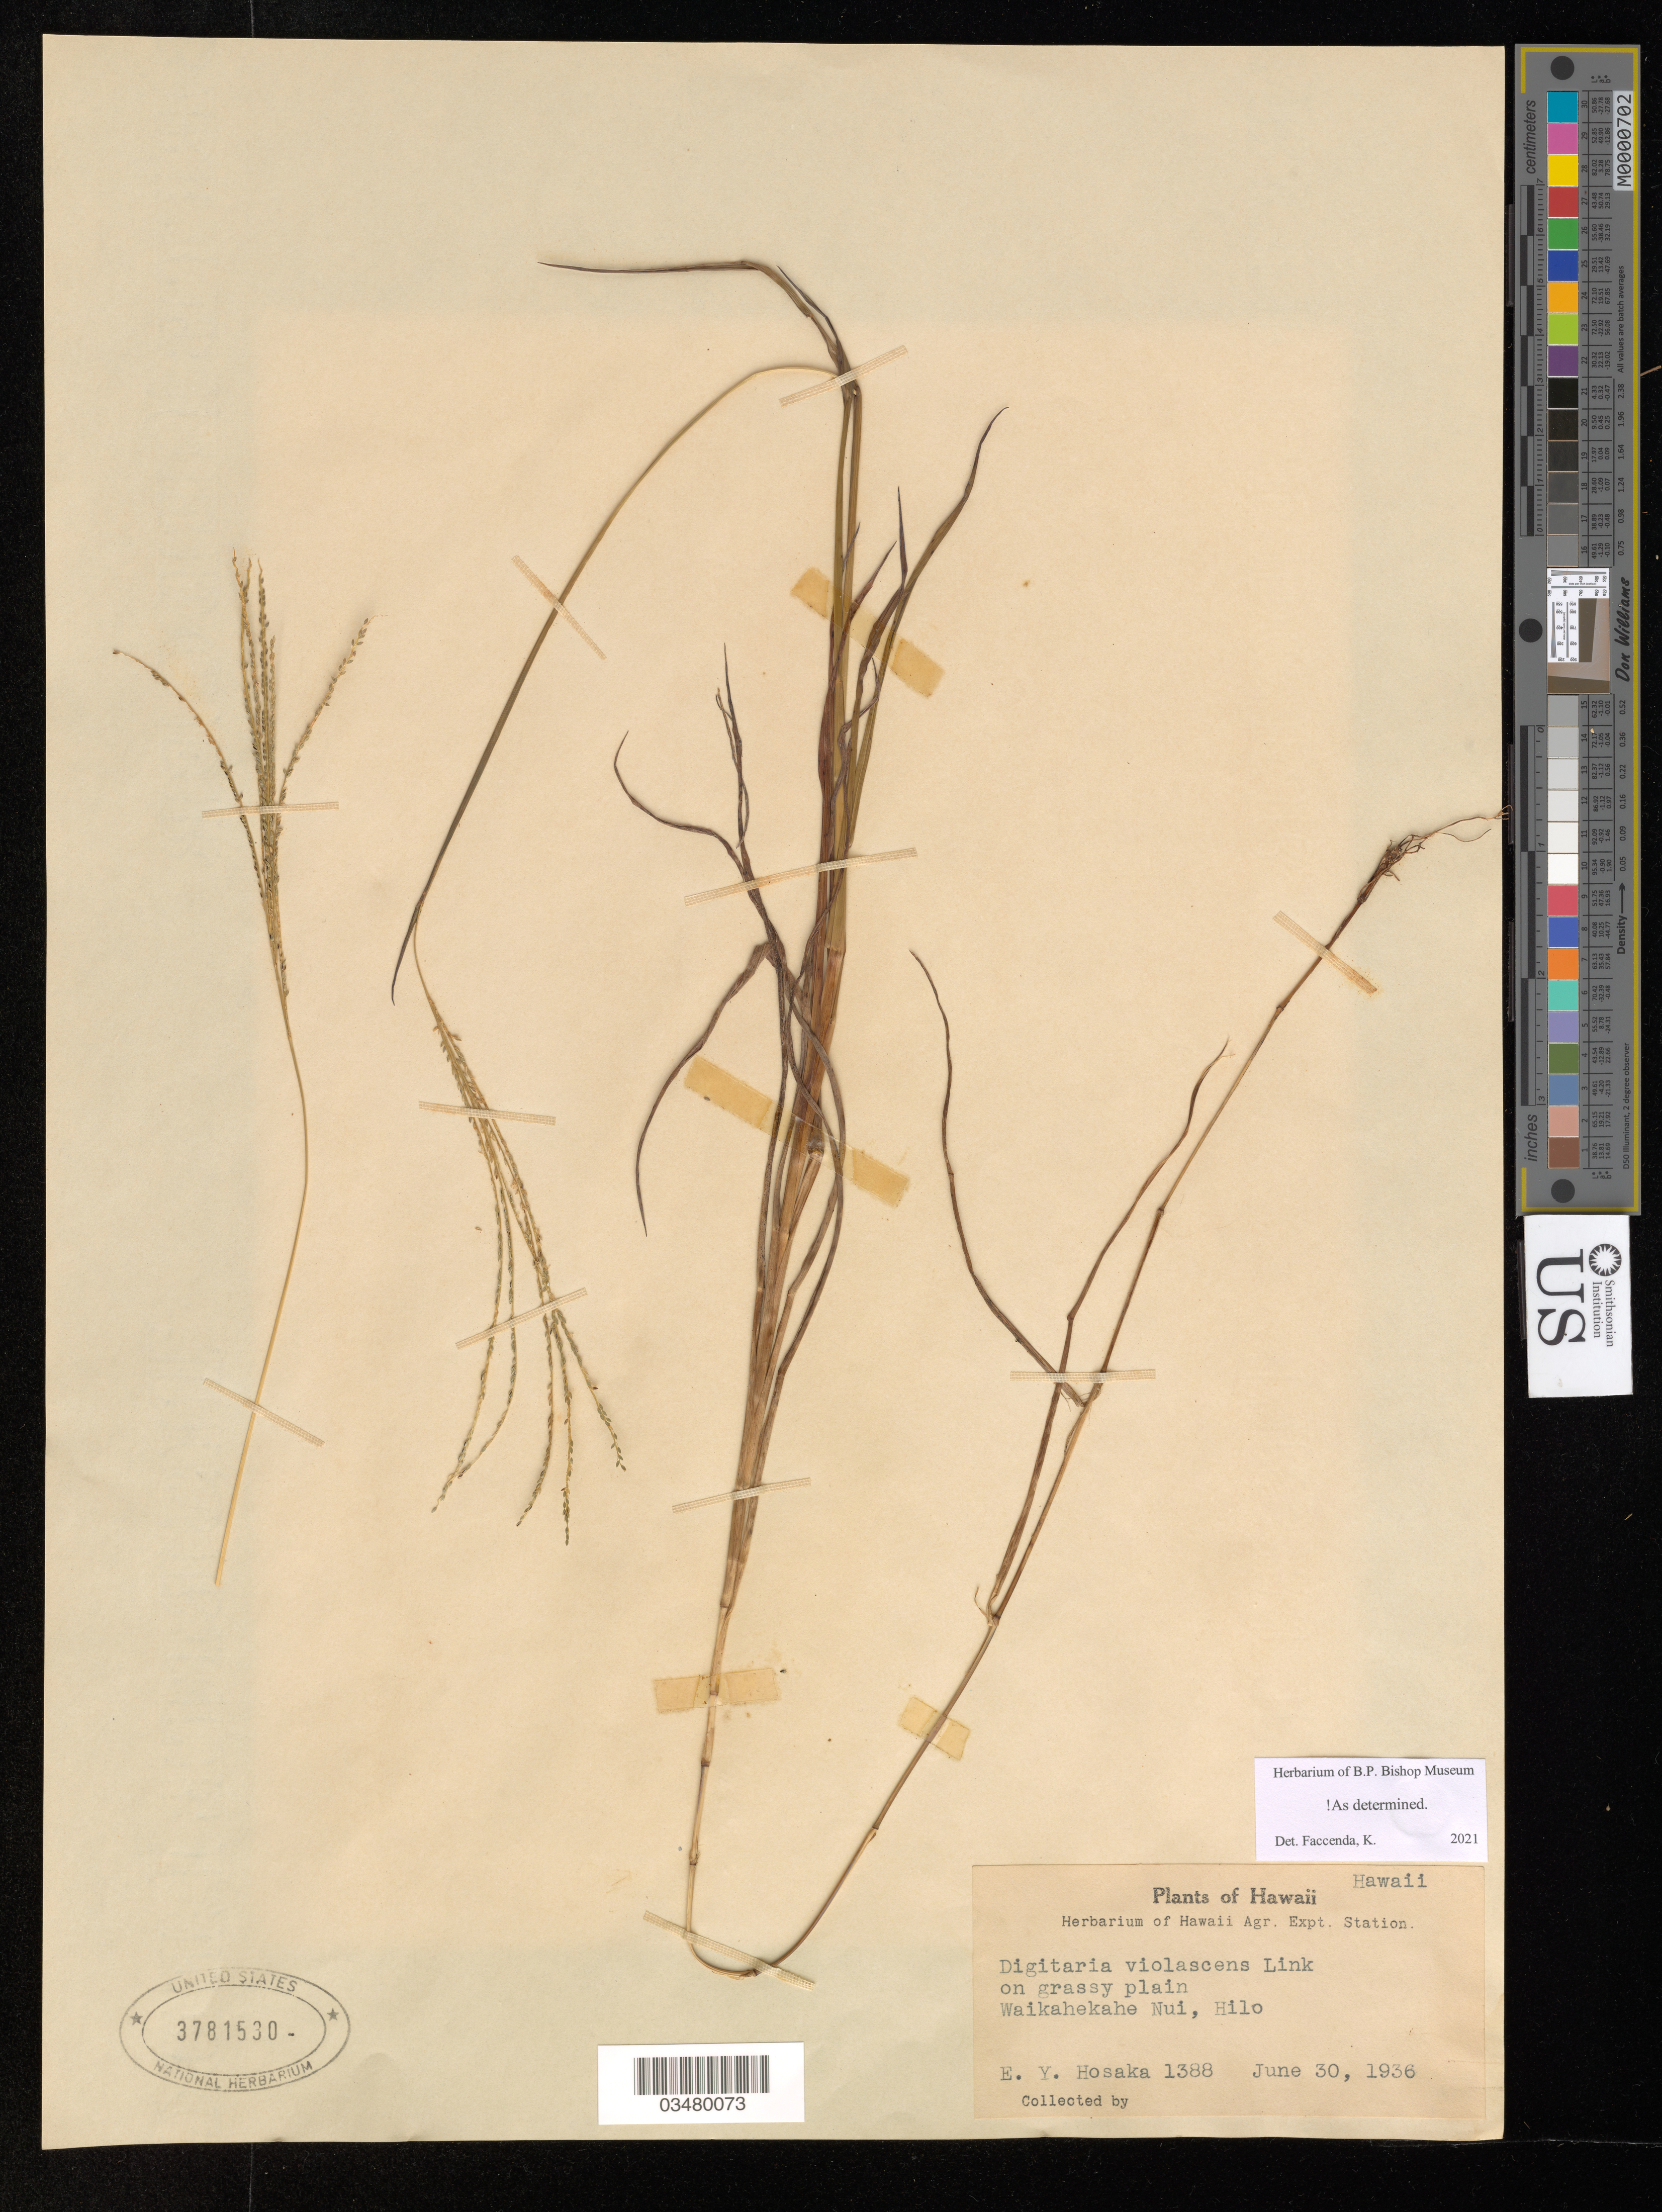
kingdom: Plantae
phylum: Tracheophyta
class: Liliopsida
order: Poales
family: Poaceae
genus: Digitaria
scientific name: Digitaria violescens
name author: Link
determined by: Faccenda, K.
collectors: E. Y. Hosaka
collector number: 1388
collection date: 1936-06-30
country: United States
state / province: Hawaii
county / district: Hawaii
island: Hawaii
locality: Waikahekahe Nui, Hilo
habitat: Grassy plain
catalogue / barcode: US 3781530